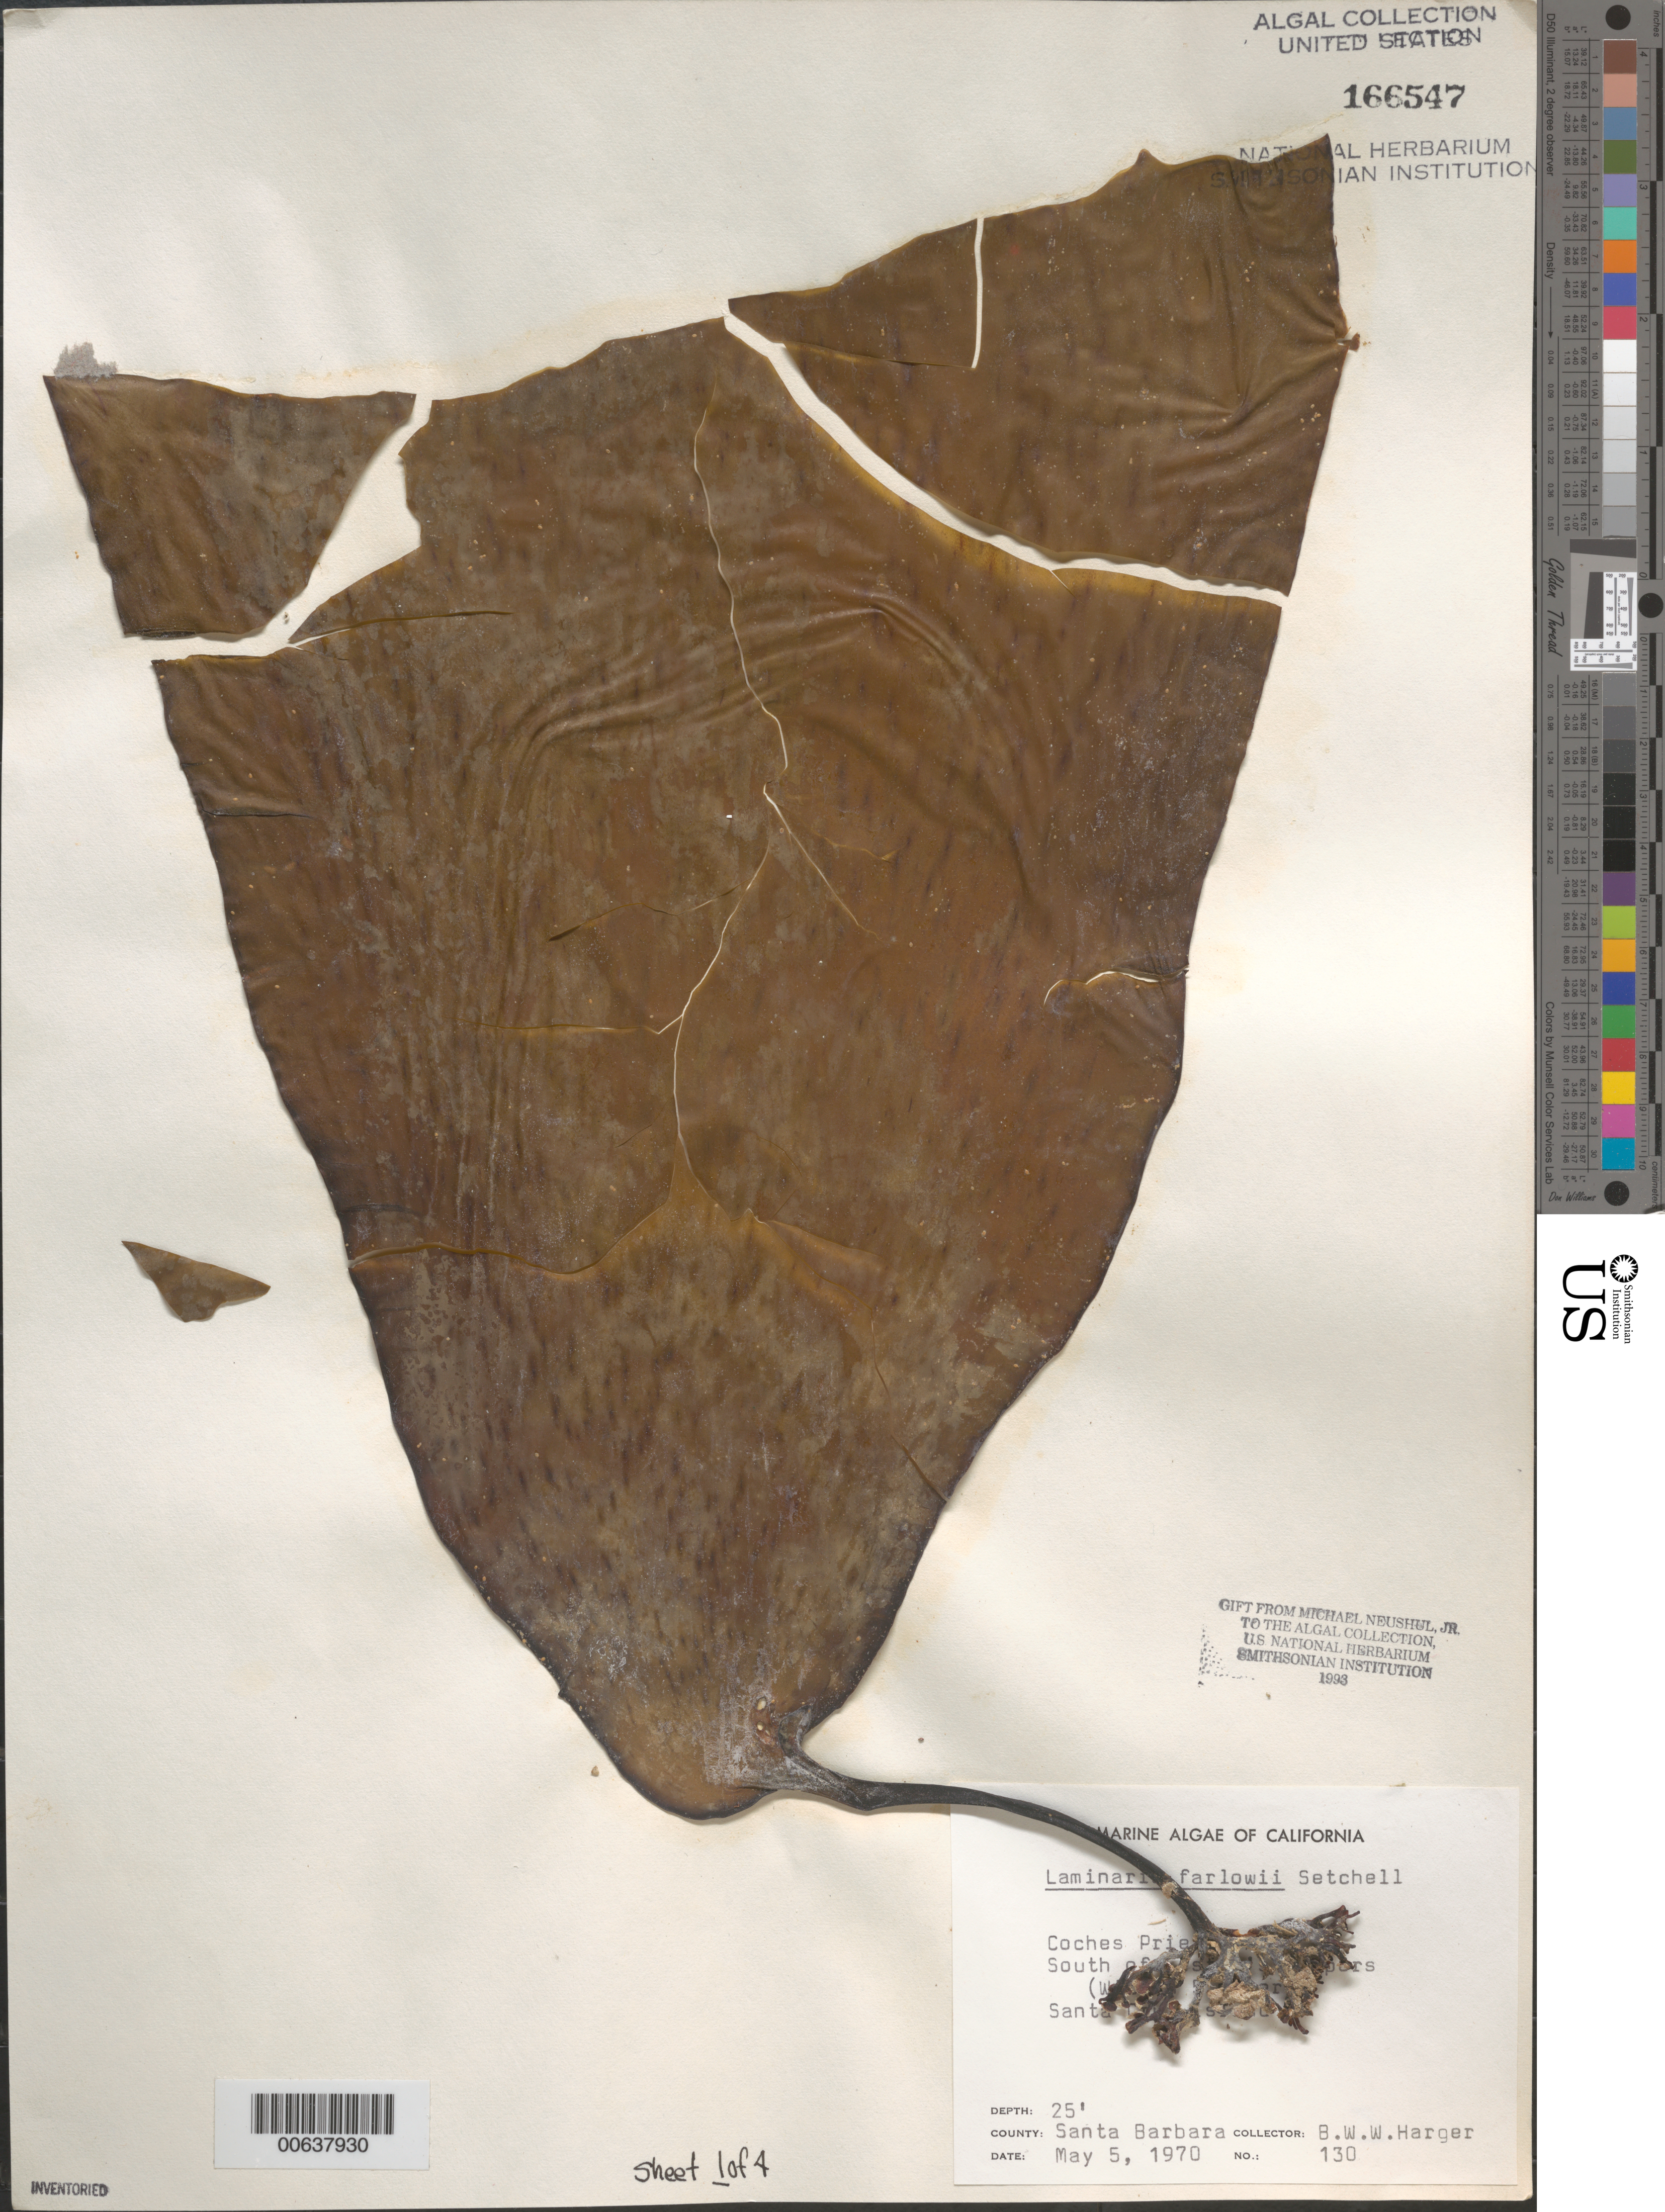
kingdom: Chromista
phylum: Ochrophyta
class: Phaeophyceae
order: Laminariales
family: Laminariaceae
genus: Laminaria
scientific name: Laminaria farlowii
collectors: B. W. Harger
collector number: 130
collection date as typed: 05 May 1970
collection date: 1970-05-05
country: United States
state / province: California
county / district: Santa Barbara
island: Santa Cruz Island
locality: Coches Prietos Reef, south of Foster's Bumpers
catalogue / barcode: US 166547